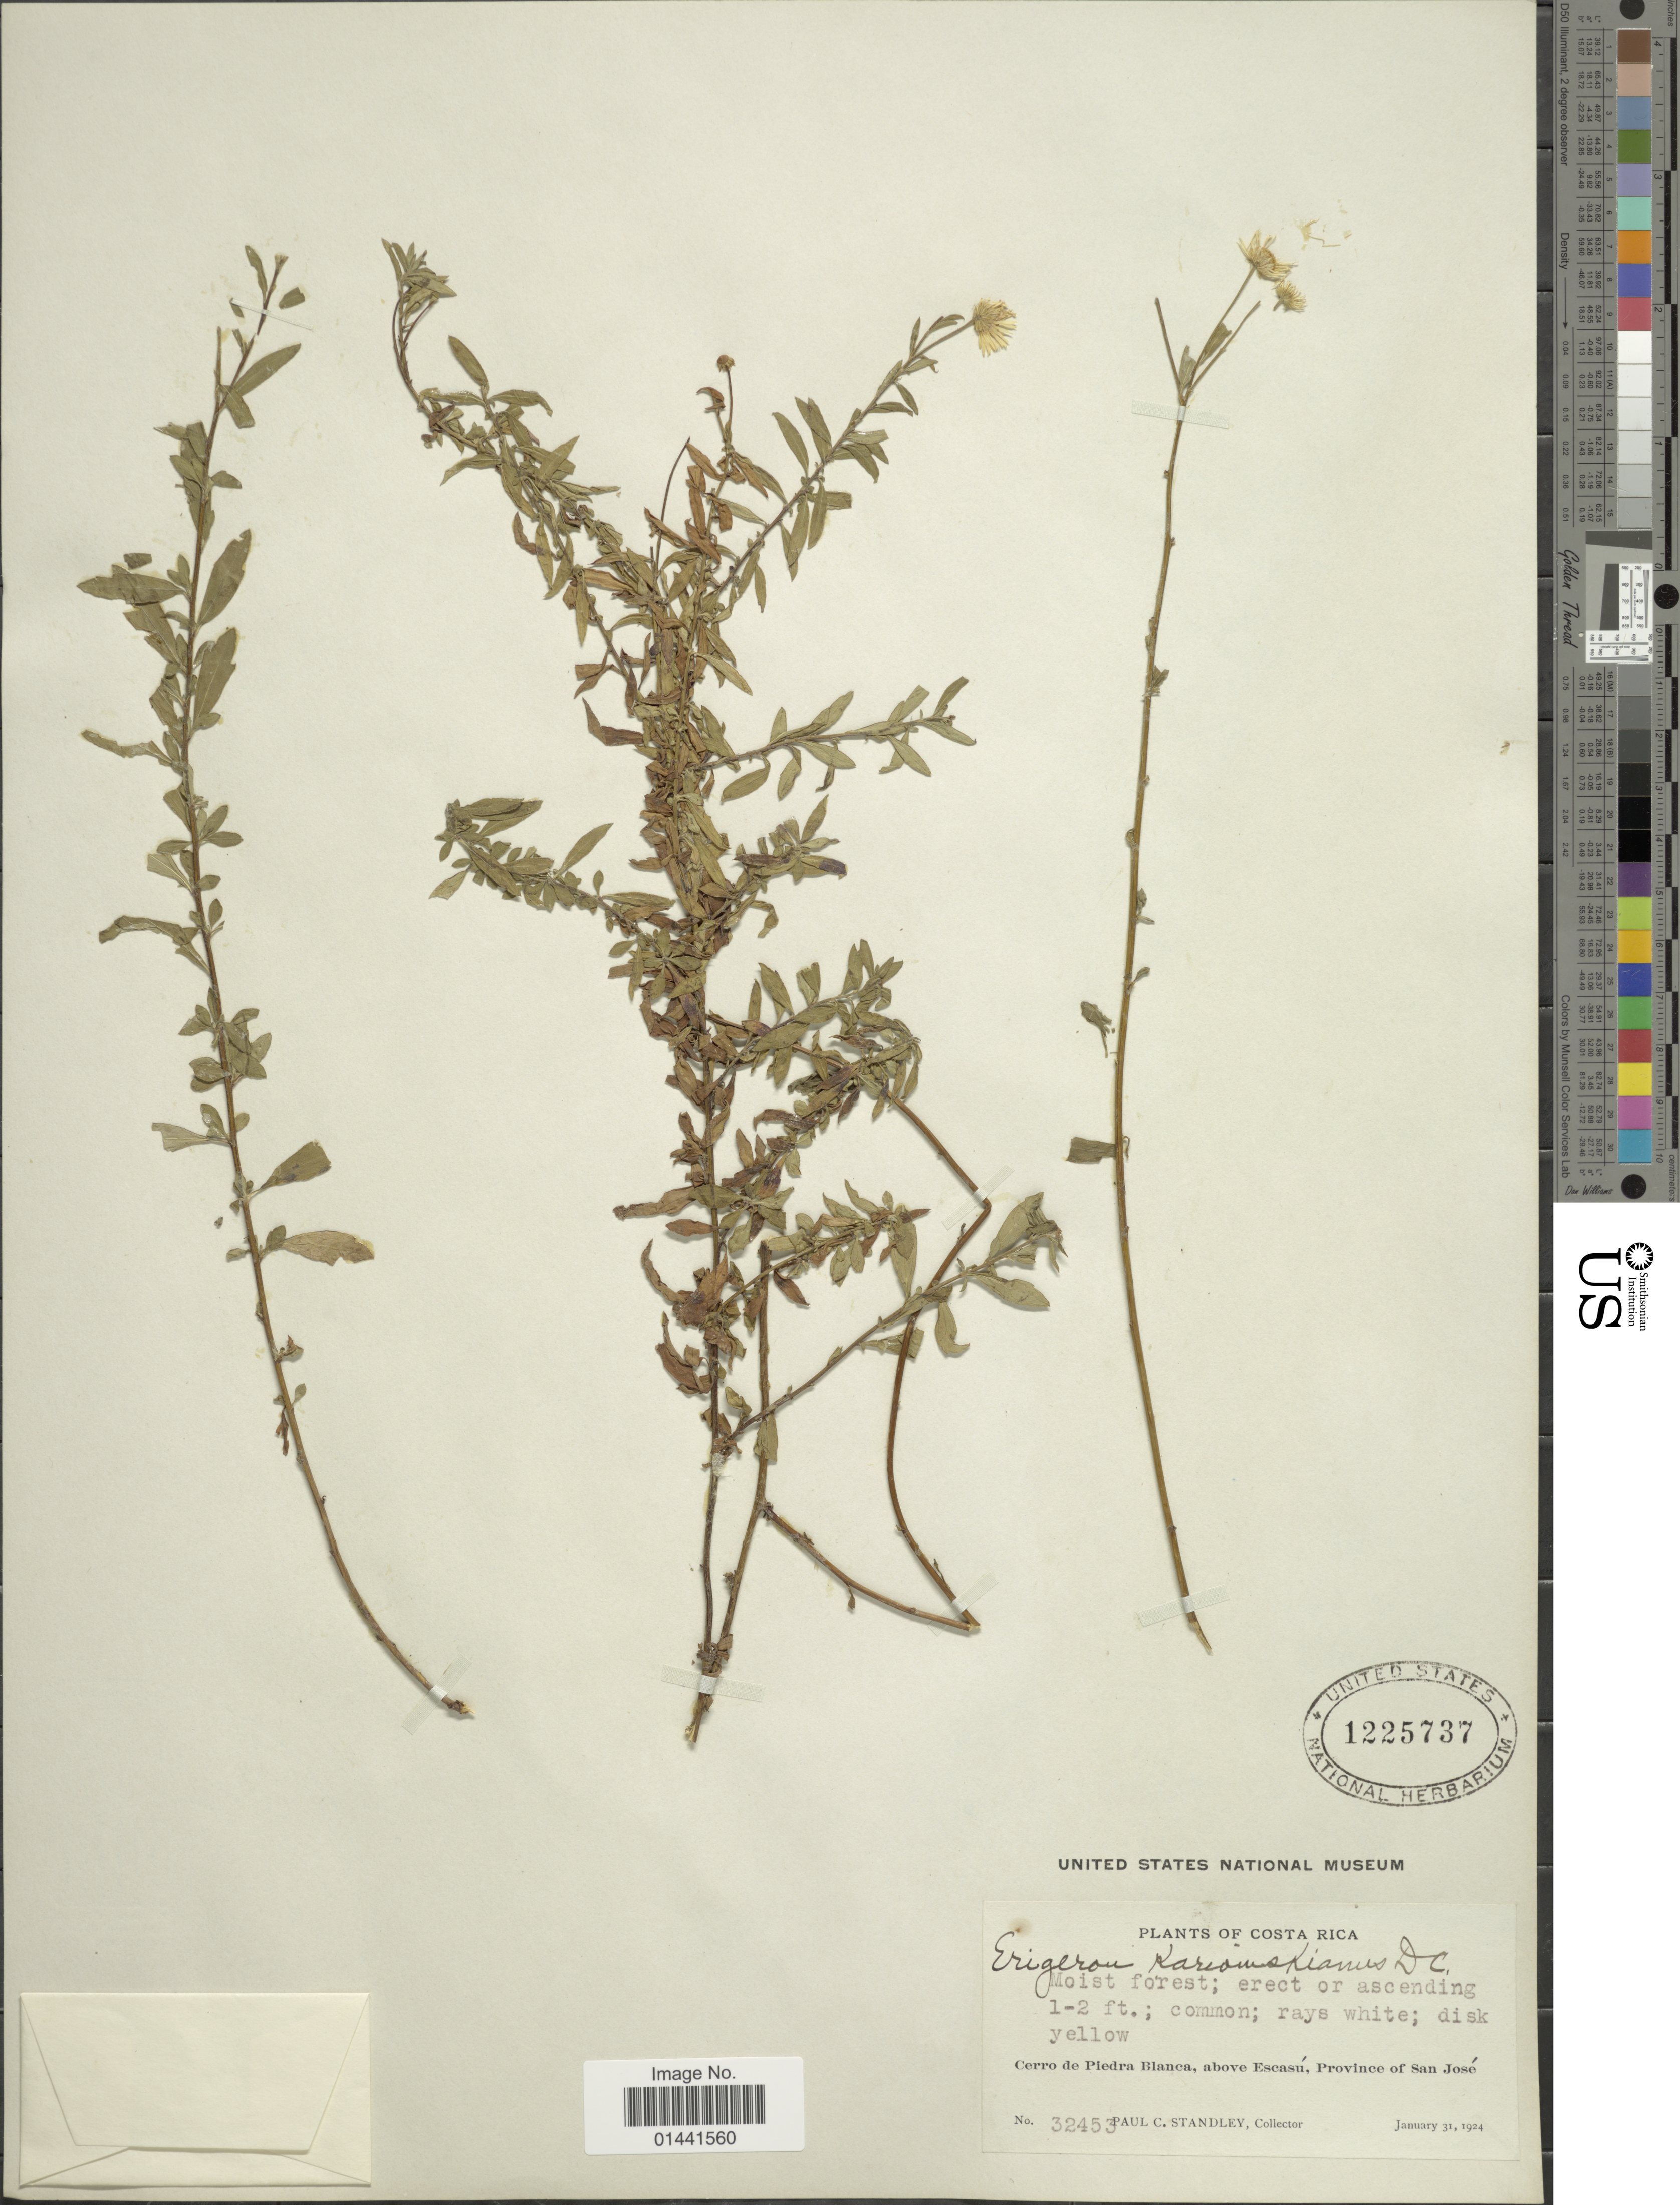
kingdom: Plantae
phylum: Tracheophyta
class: Magnoliopsida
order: Asterales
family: Asteraceae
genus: Erigeron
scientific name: Erigeron karvinskianus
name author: DC.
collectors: P. C. Standley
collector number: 32453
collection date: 1924-01-31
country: Costa Rica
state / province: San José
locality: Moist forest, Cerro de Piedra Blanca, above Escasú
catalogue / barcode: US 1225737